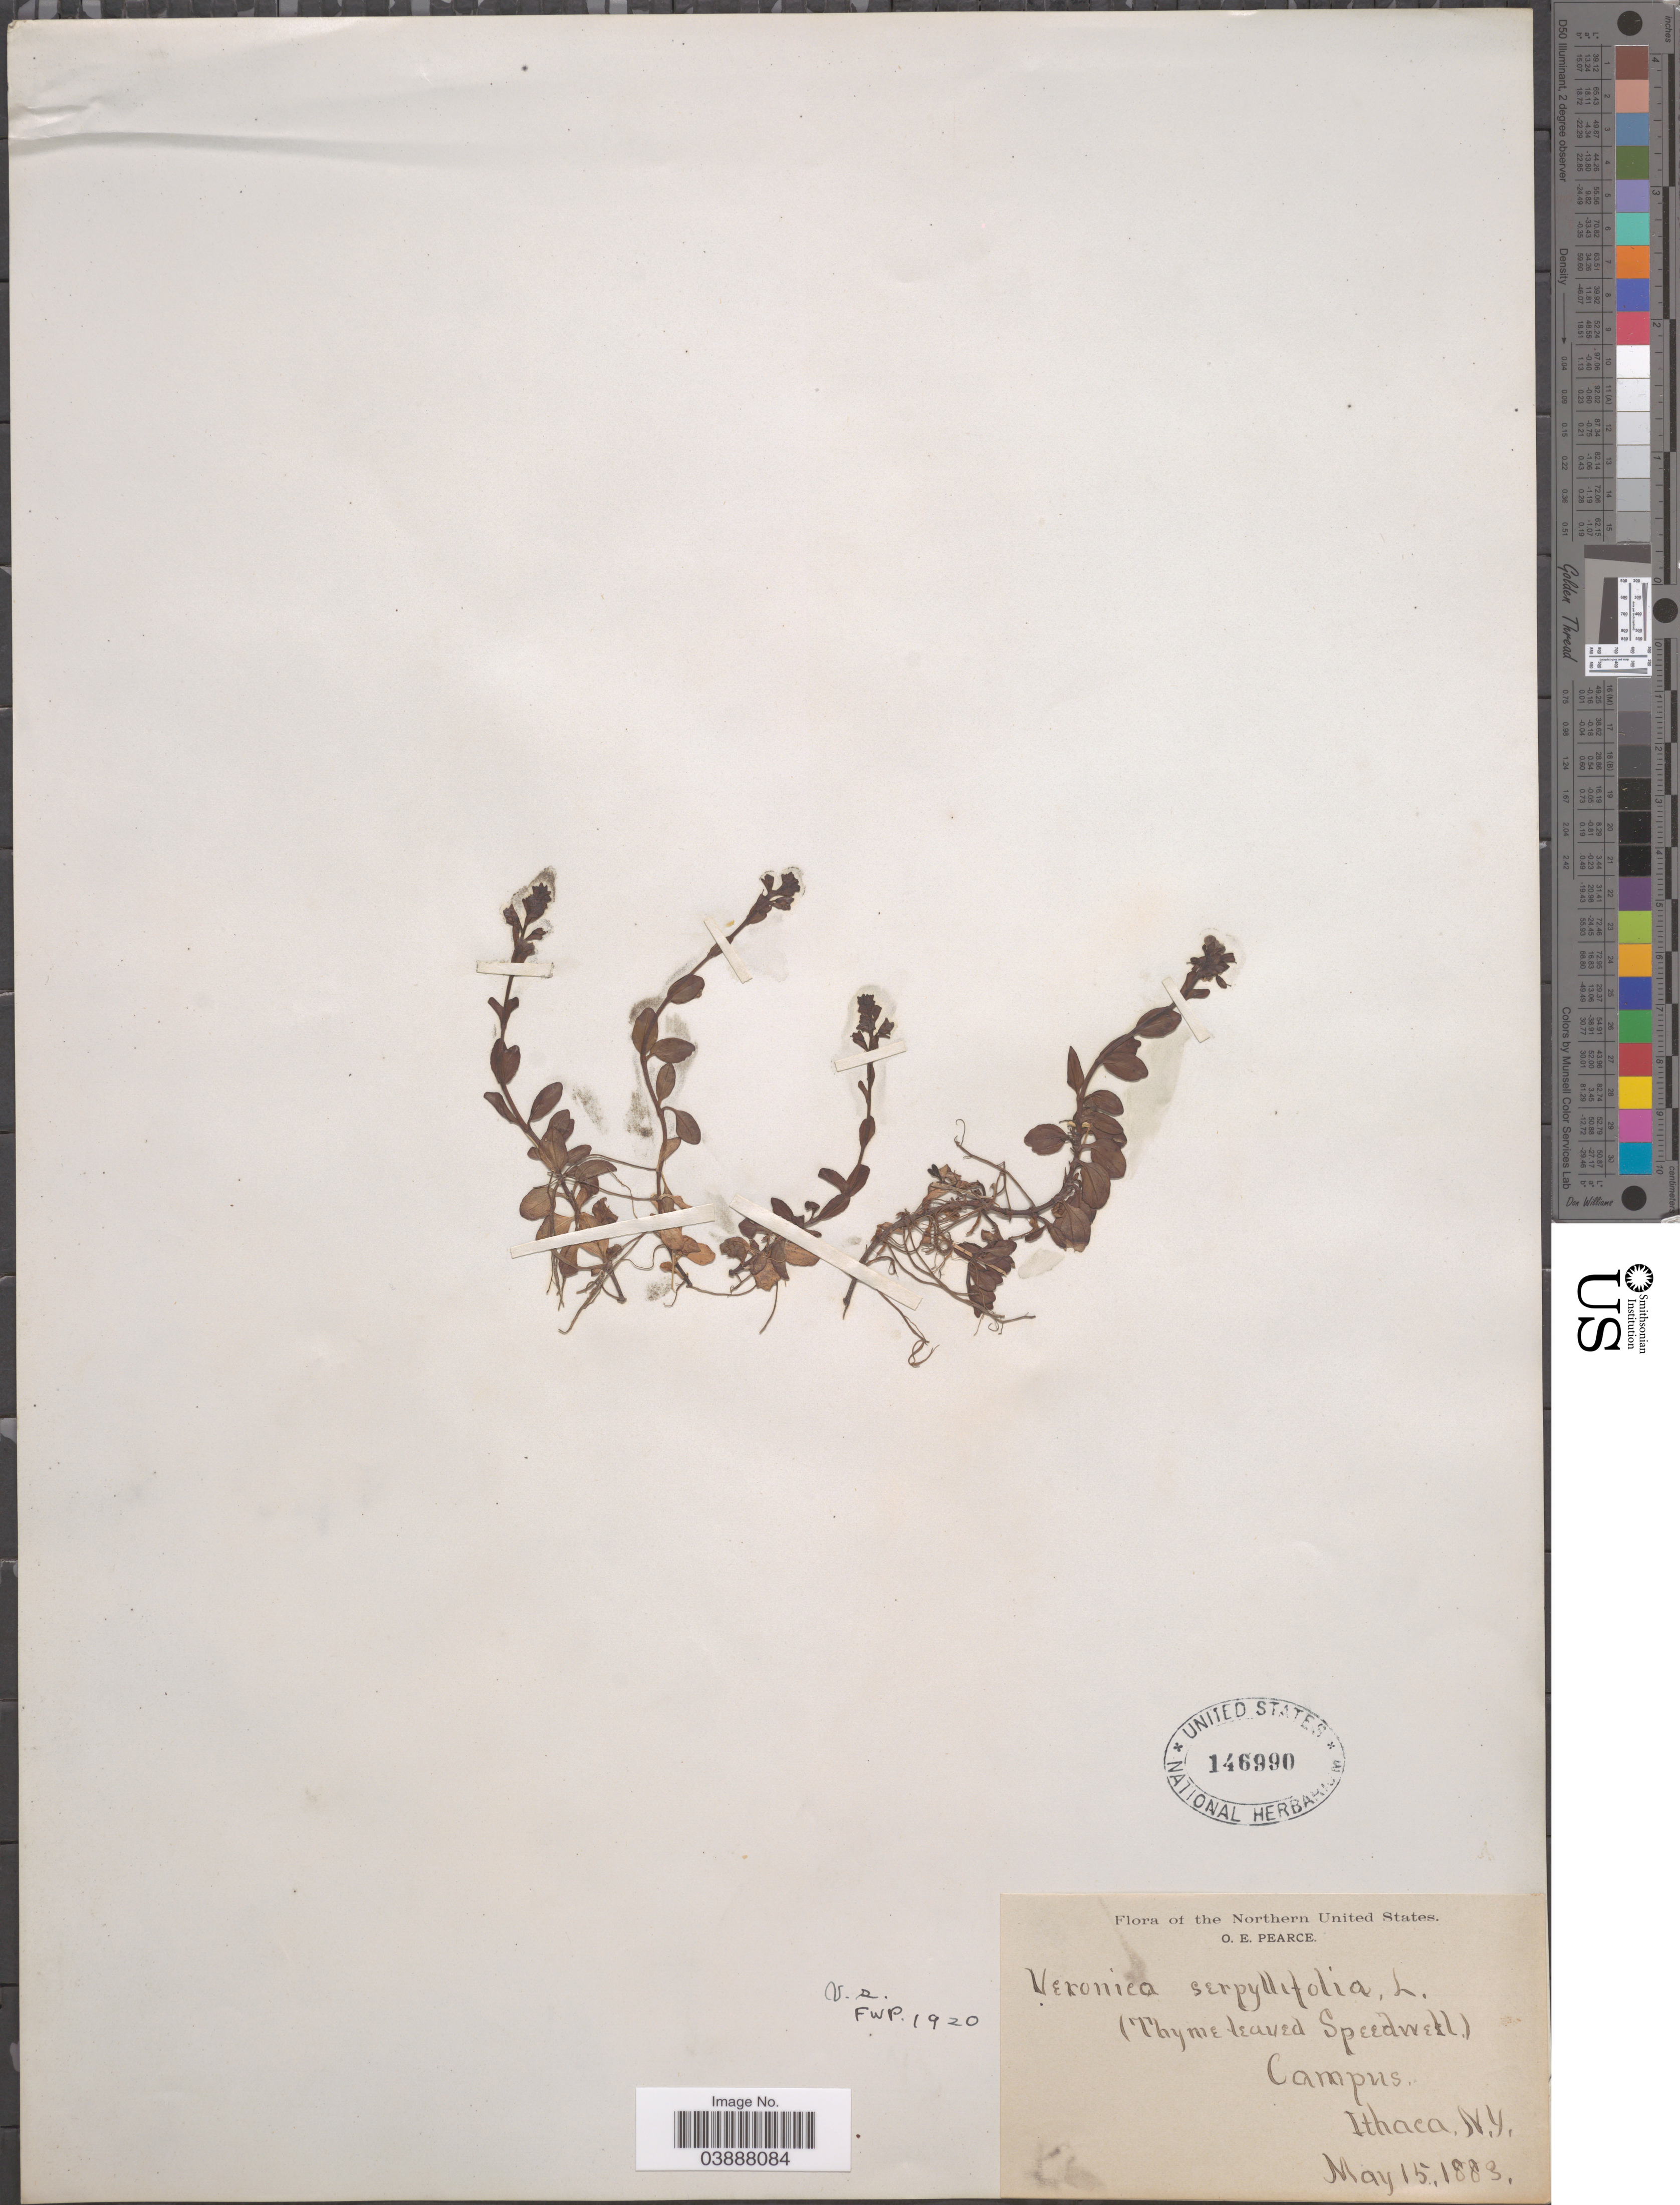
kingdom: Plantae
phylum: Tracheophyta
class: Magnoliopsida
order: Lamiales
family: Plantaginaceae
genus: Veronica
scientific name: Veronica serpyllifolia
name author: L.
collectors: O. E. Pearce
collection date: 1883-05-15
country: United States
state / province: New York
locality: Northern United States. Campus, Ithaca.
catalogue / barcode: US 146990